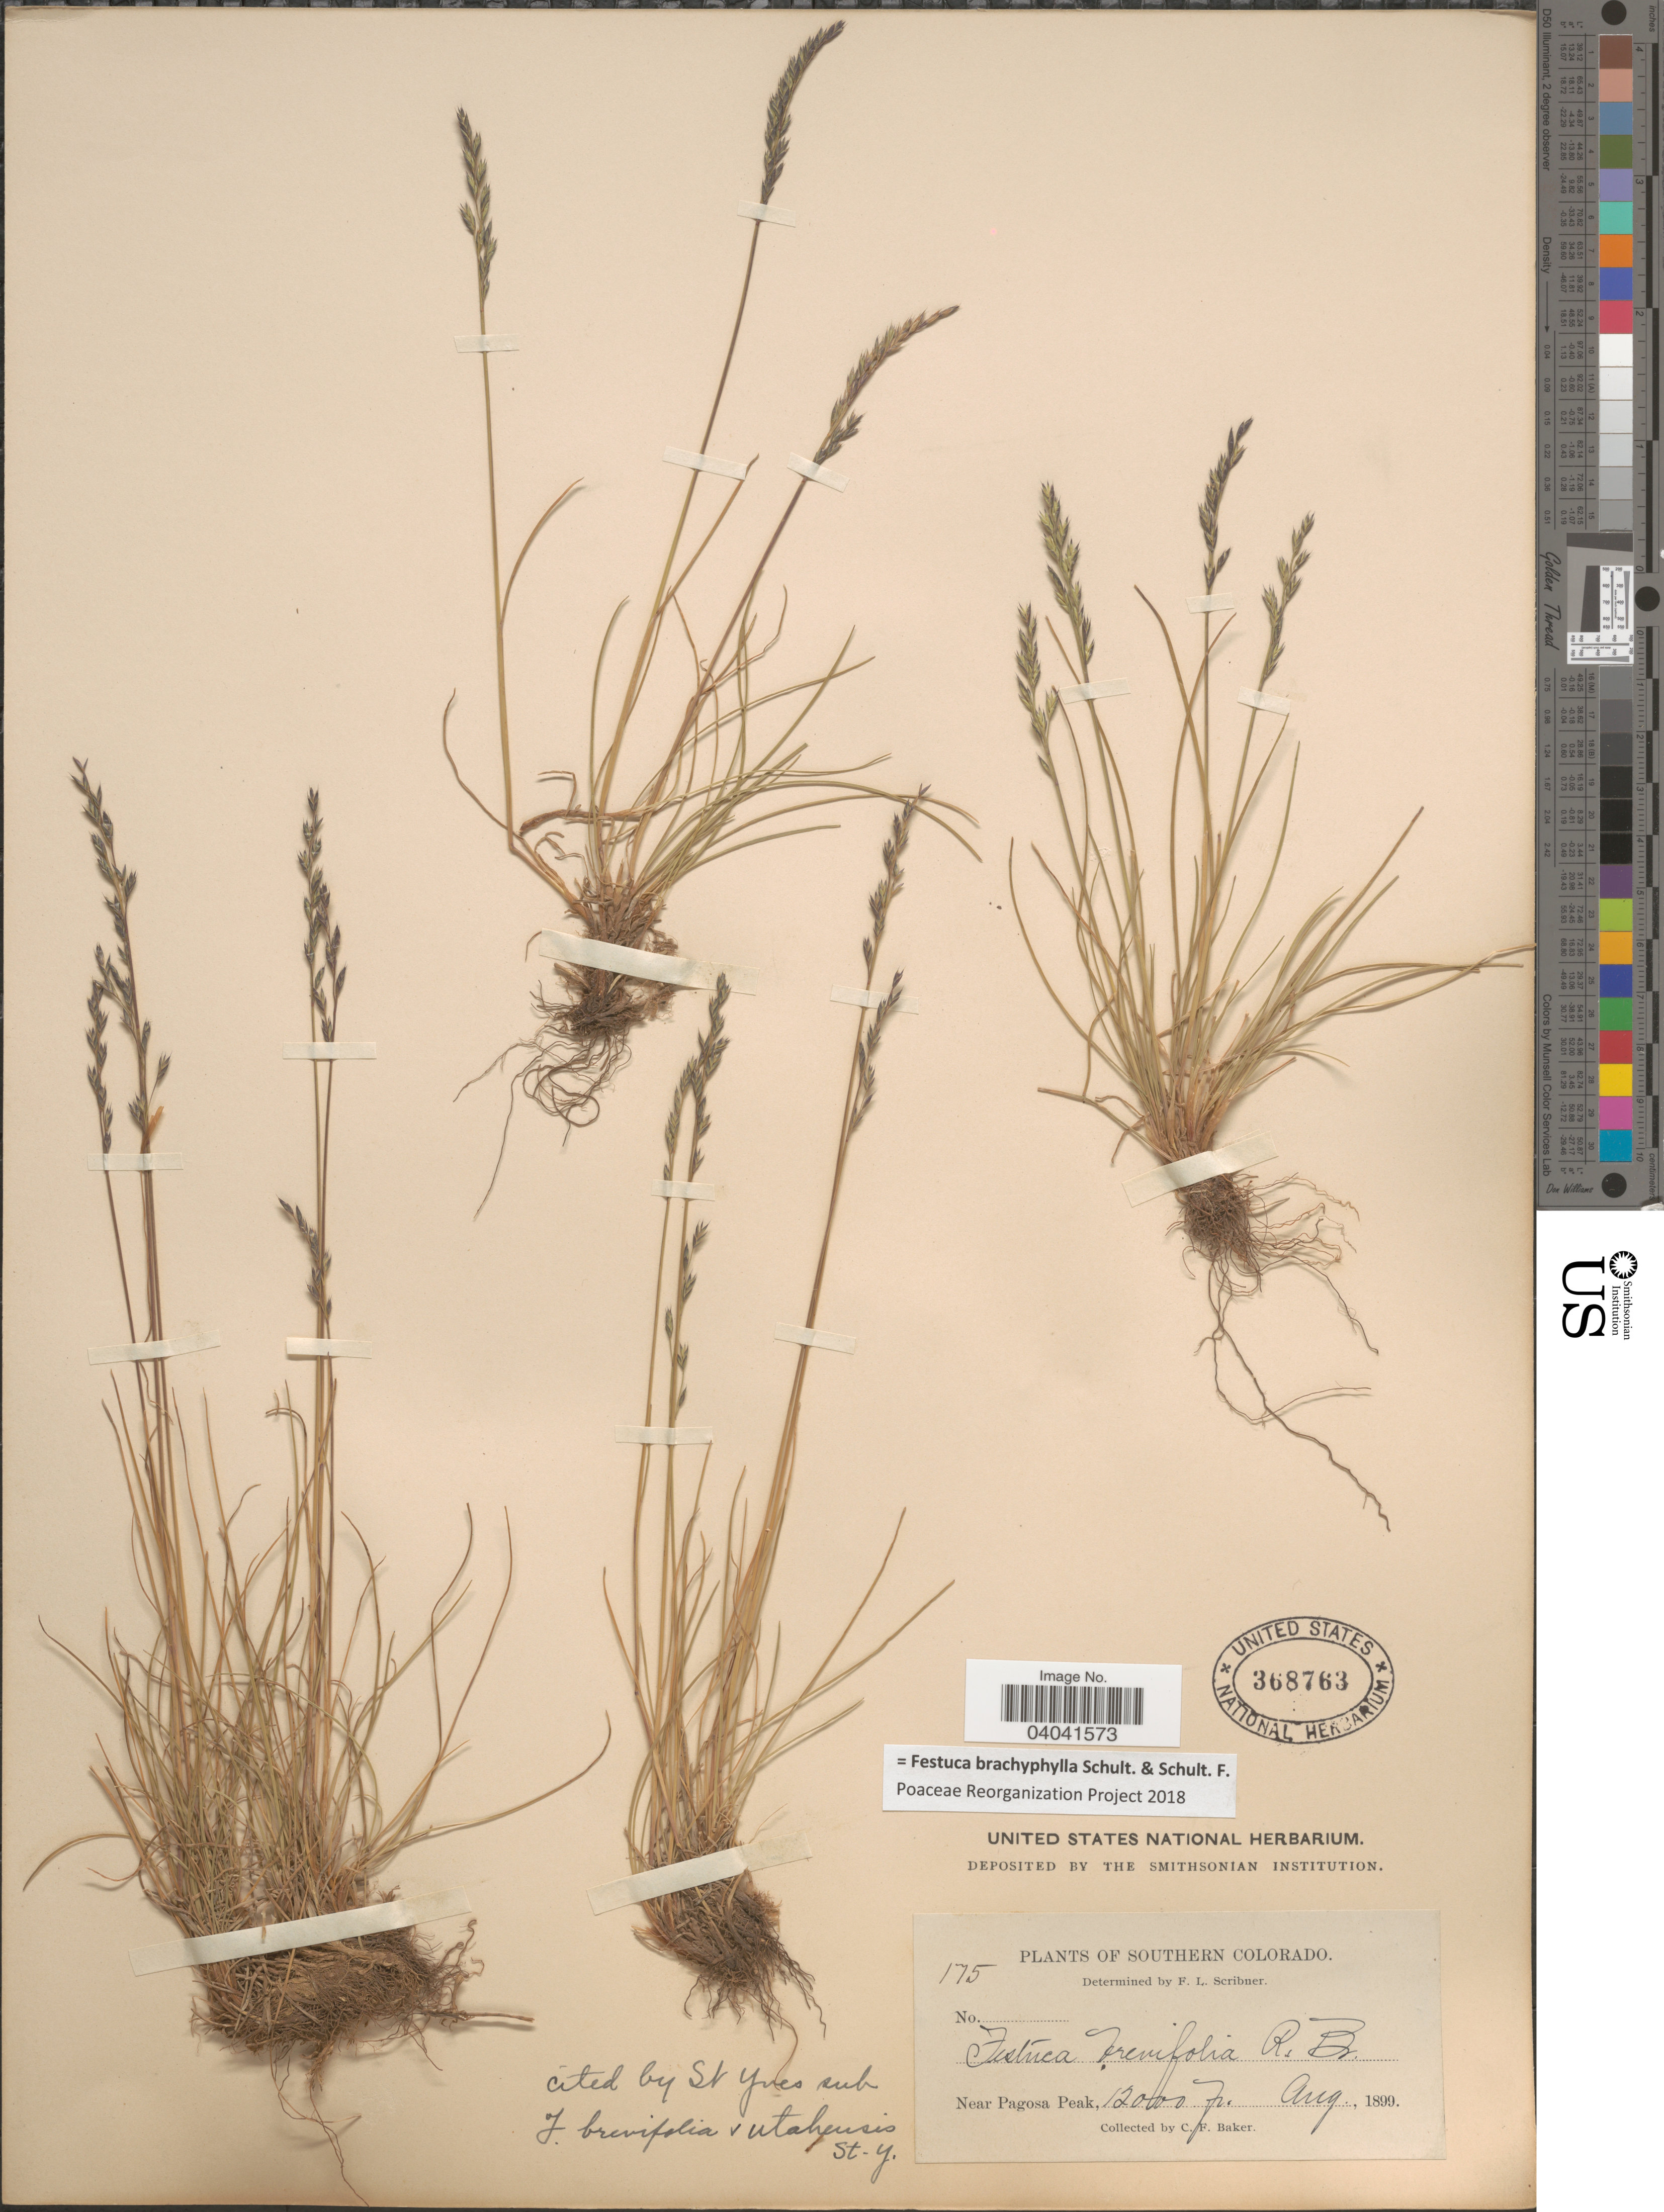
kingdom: Plantae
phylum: Tracheophyta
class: Liliopsida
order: Poales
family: Poaceae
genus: Festuca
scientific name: Festuca brachyphylla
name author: Schult. & Schult. f.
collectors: C. F. Baker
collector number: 175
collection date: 1899-08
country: United States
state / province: Colorado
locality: Southern Colorado. Near Pagosa Peak.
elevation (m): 3658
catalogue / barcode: US 368763